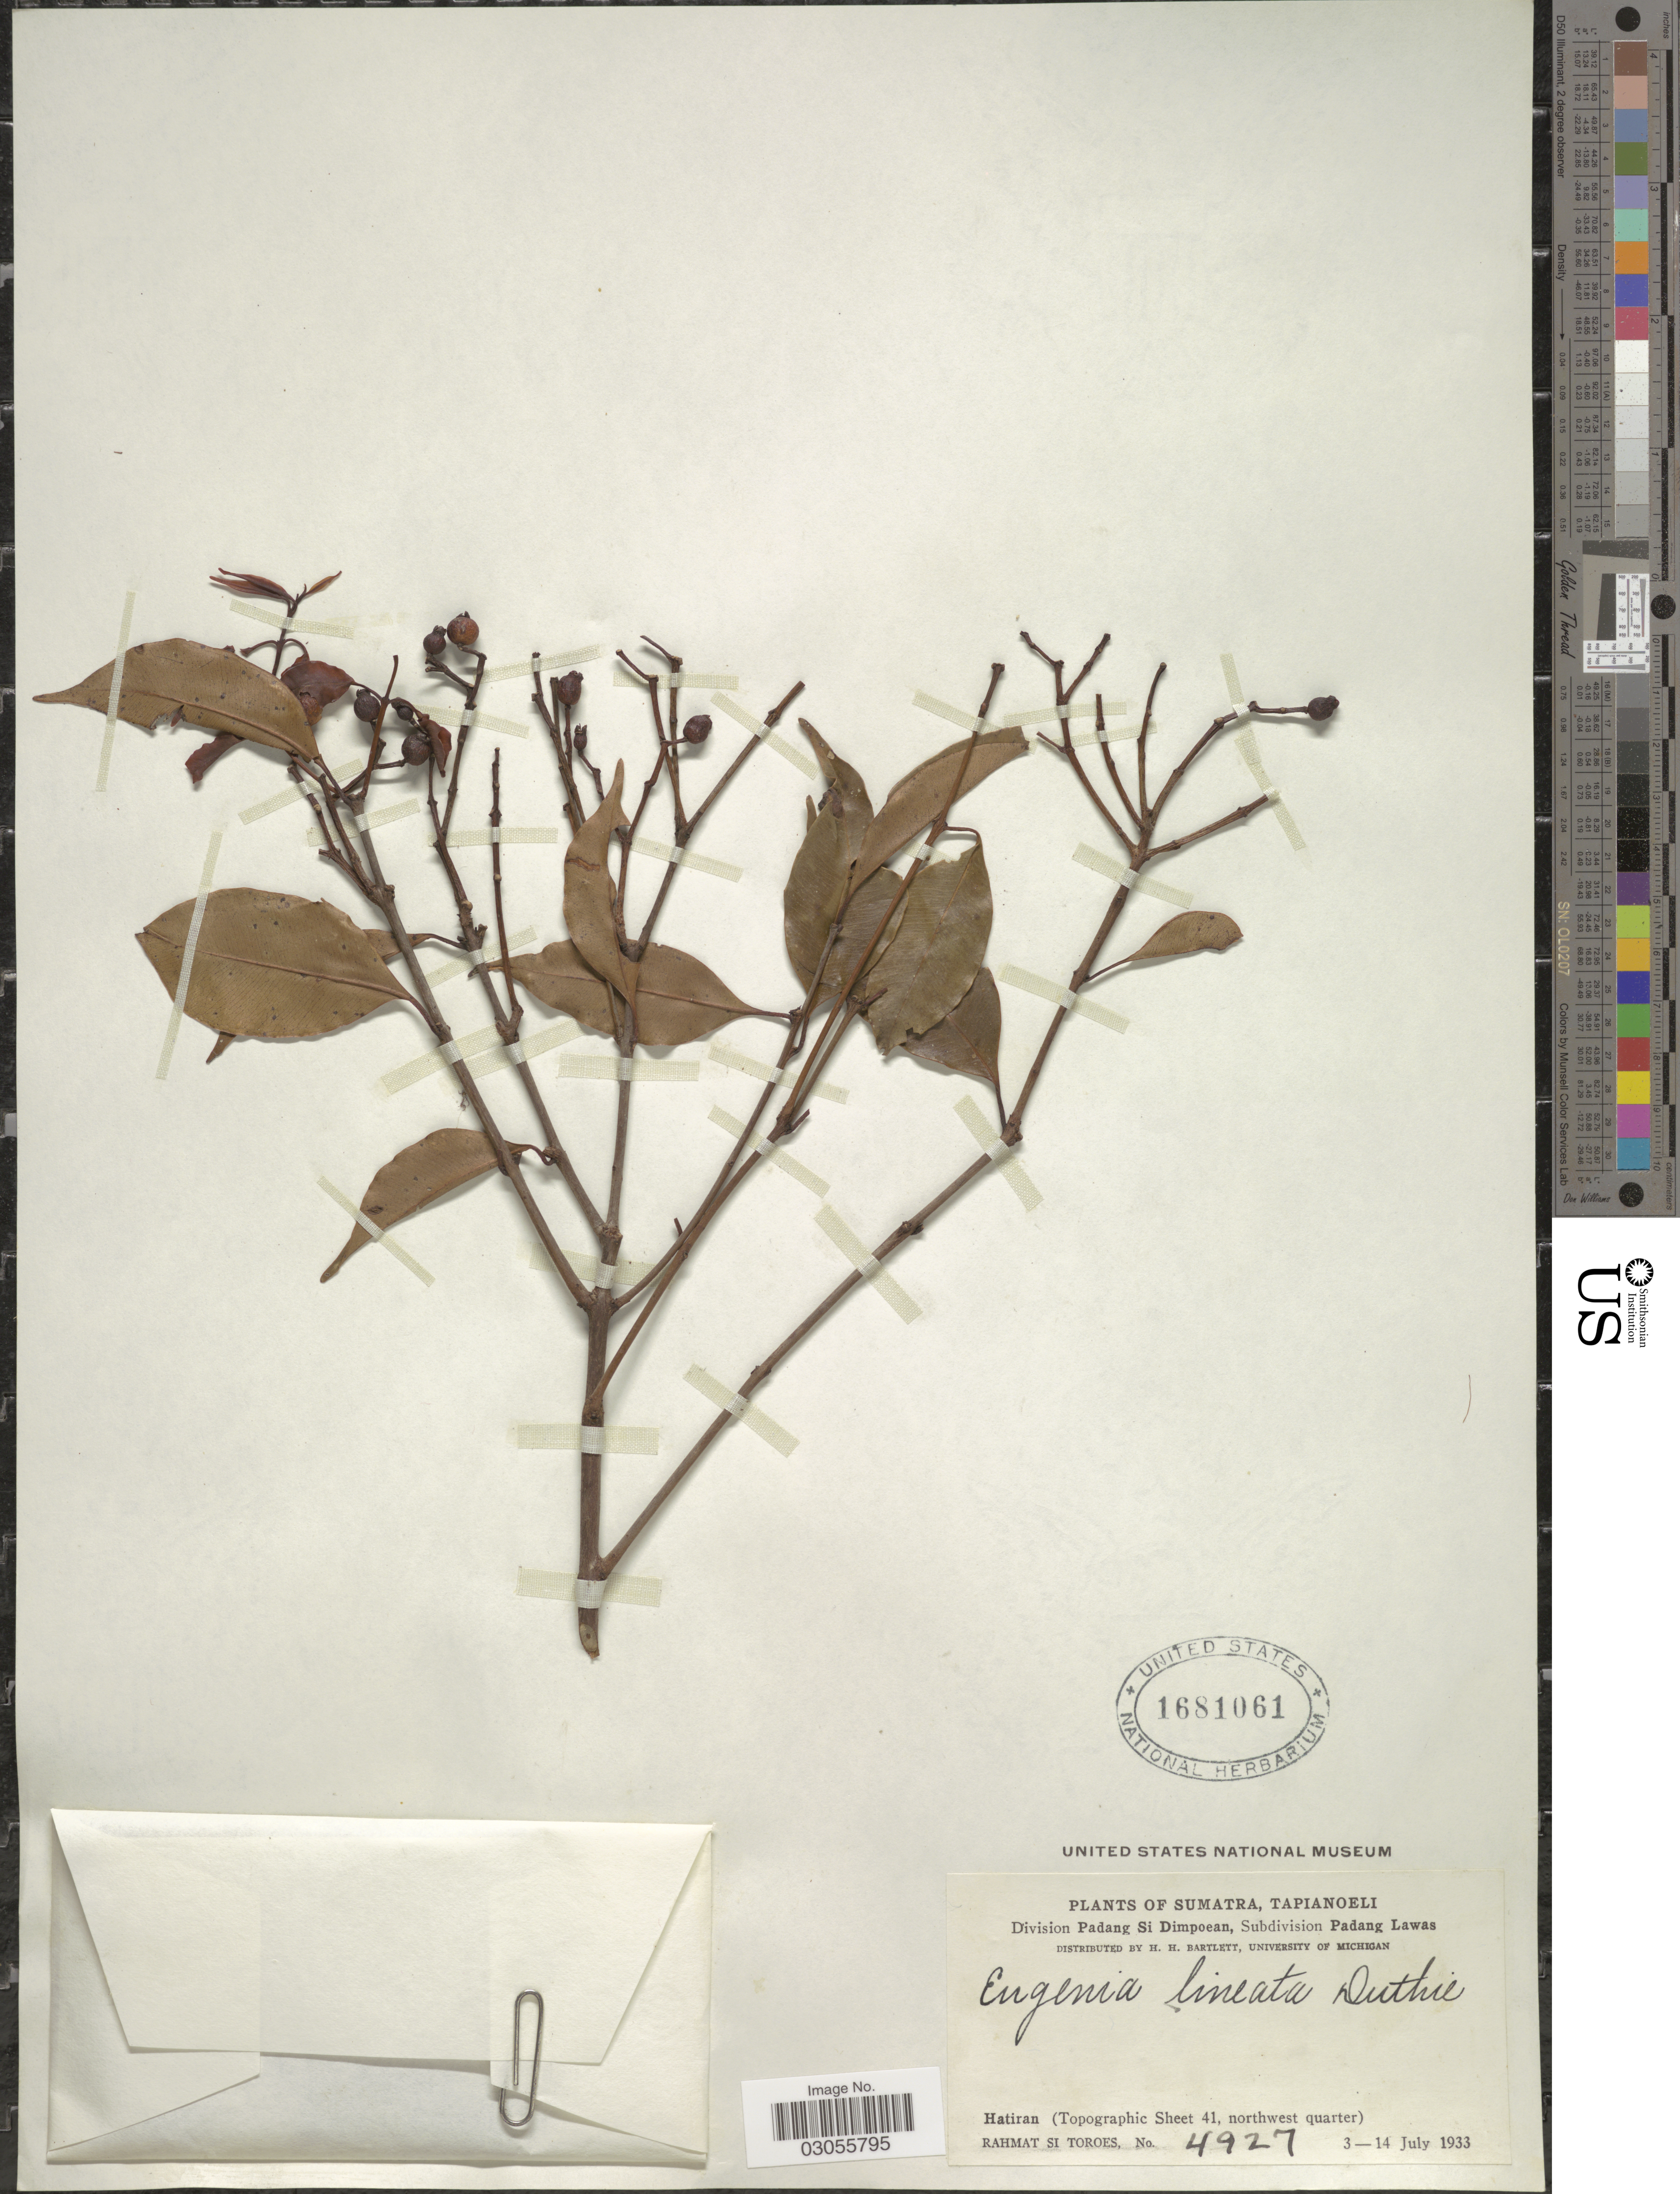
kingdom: Plantae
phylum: Tracheophyta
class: Magnoliopsida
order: Myrtales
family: Myrtaceae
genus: Syzygium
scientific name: Syzygium cerasiforme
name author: (Blume) Merr. & L.M. Perry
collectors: Rahmat Si Boeea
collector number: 4927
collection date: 1933-07-03/1933-07-14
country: Indonesia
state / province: Sumatra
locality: Tapianoeli. Division Padang Si Dimpoean, Subdivision Padang Lawas. Hatiran (Topographic Sheet 41, northwest quarter).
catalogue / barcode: US 1681061